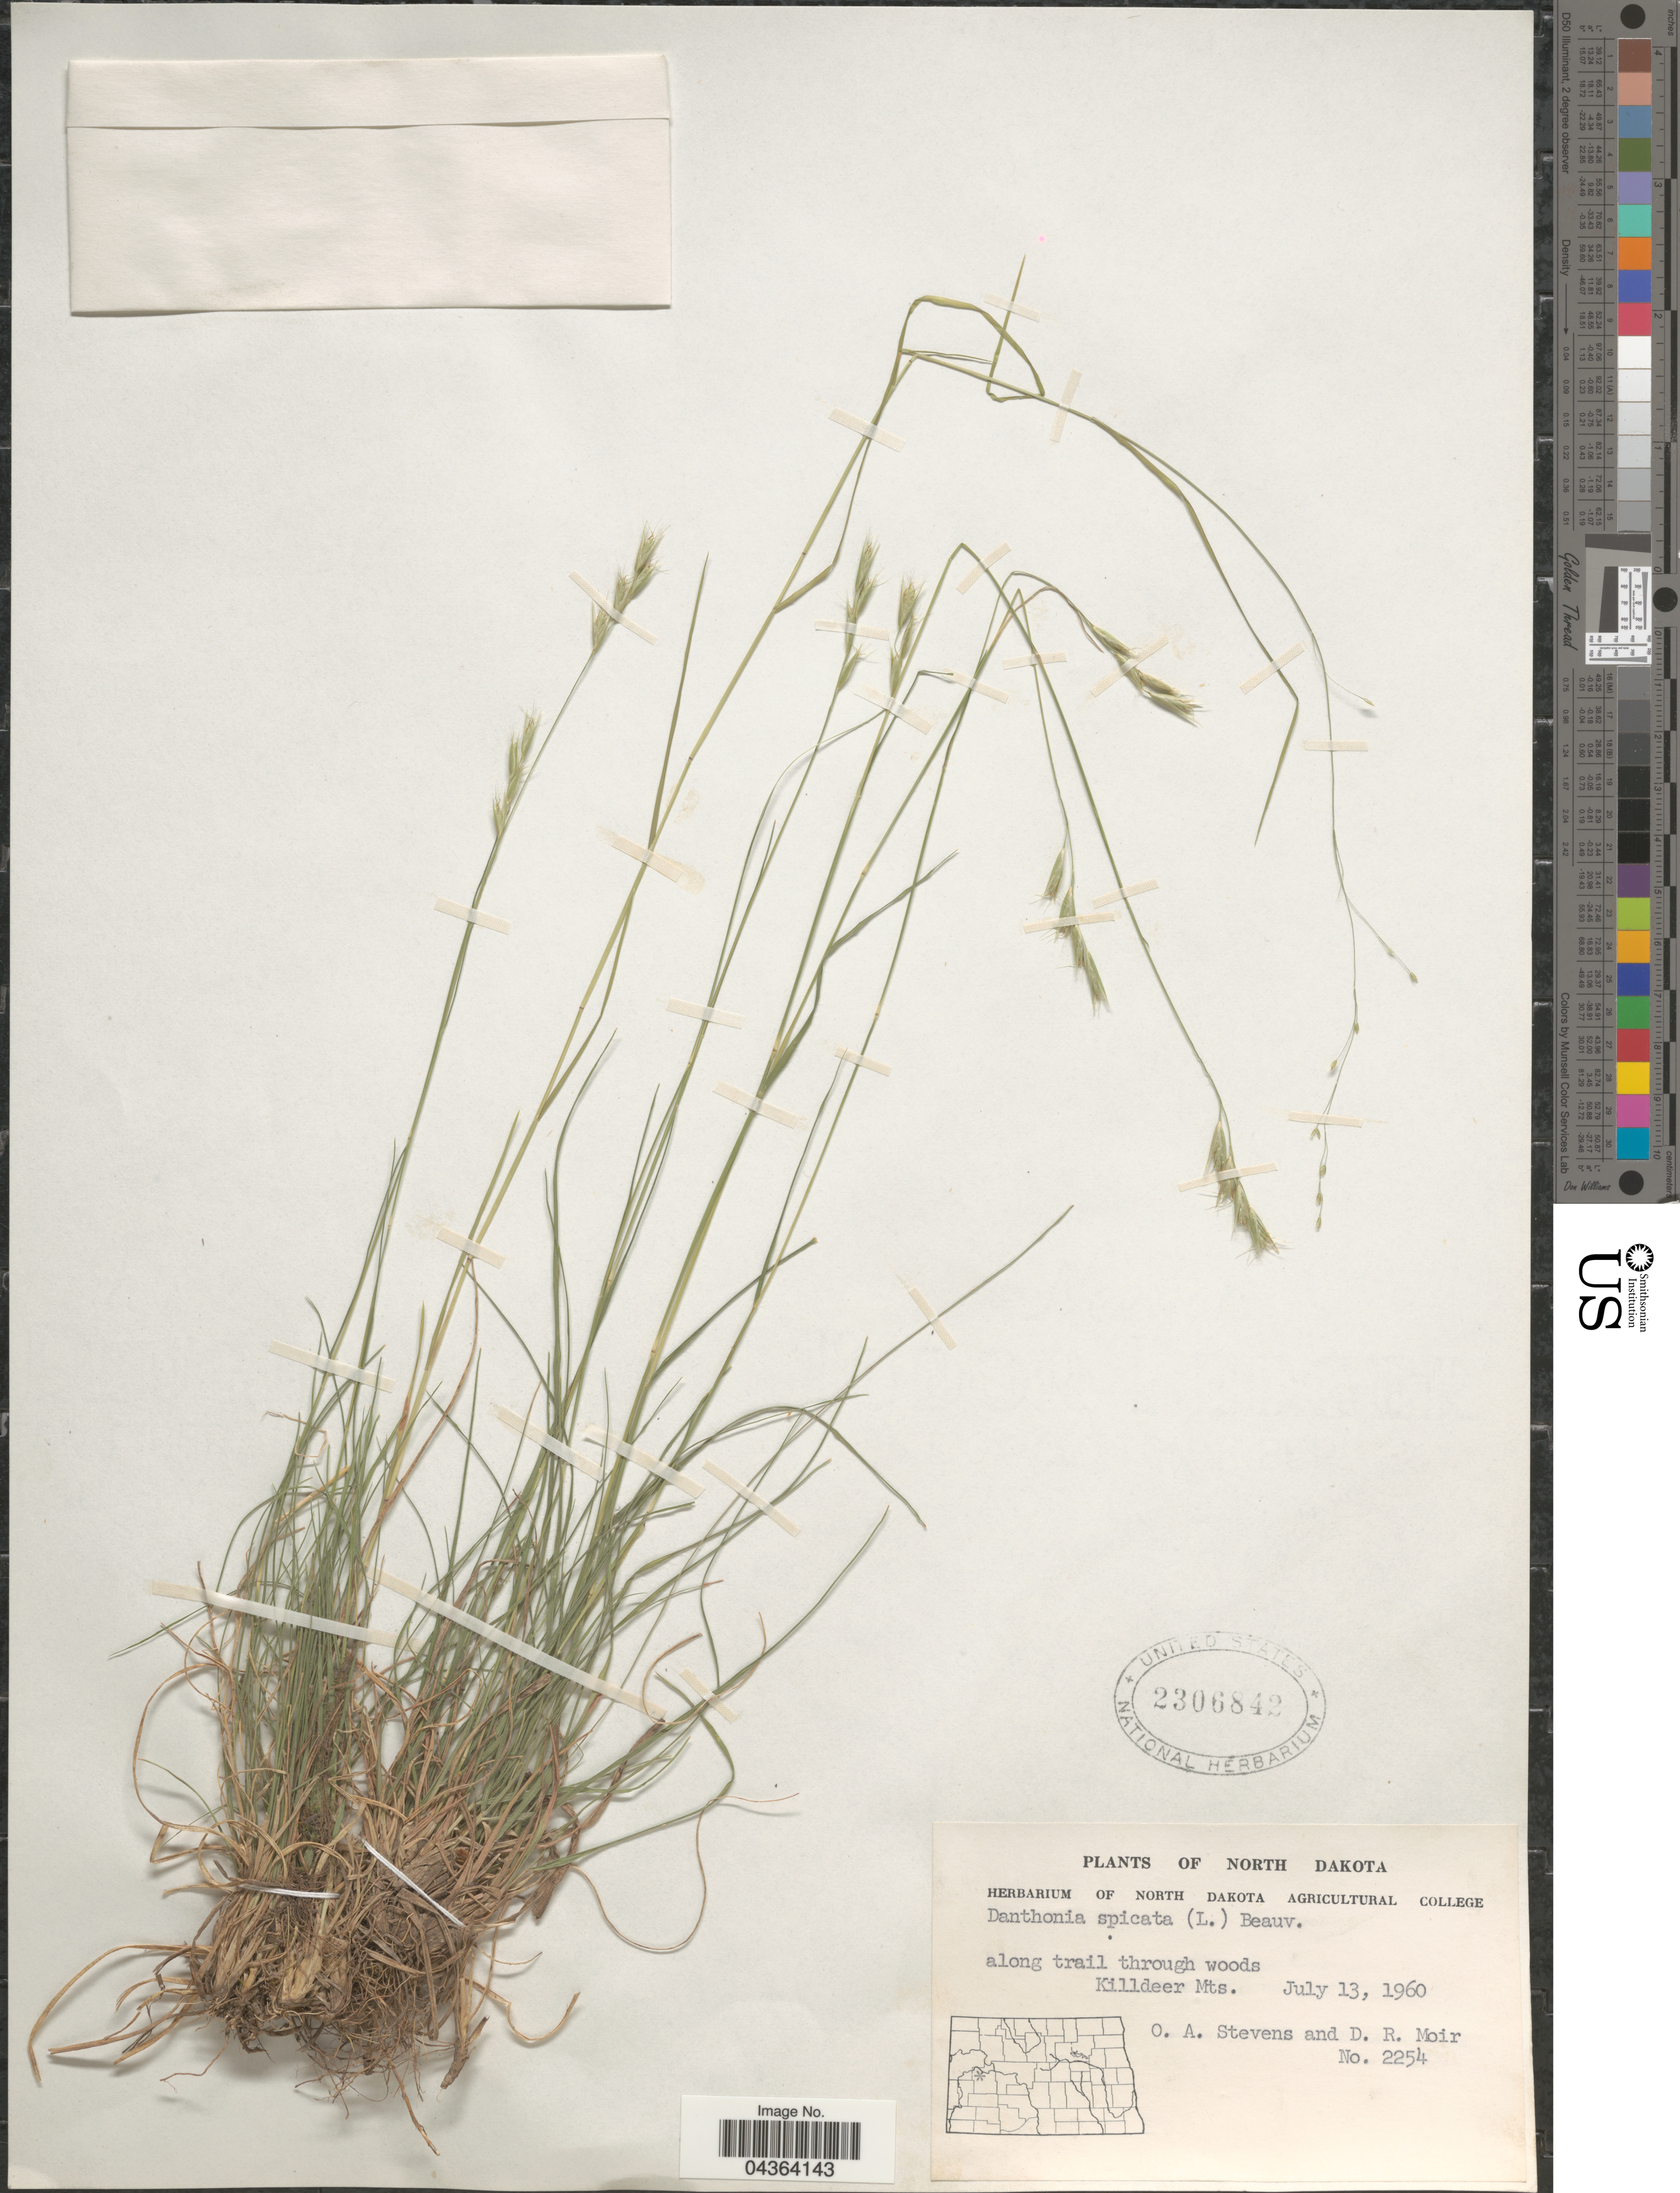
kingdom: Plantae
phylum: Tracheophyta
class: Liliopsida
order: Poales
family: Poaceae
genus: Danthonia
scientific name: Danthonia spicata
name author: (L.) P. Beauv. ex Roem. & Schult.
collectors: O. A. Stevens & D. Moir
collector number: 2254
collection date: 1960-07-13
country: United States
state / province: North Dakota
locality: Along trail through woods Killdeer Mts.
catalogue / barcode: US 2306842